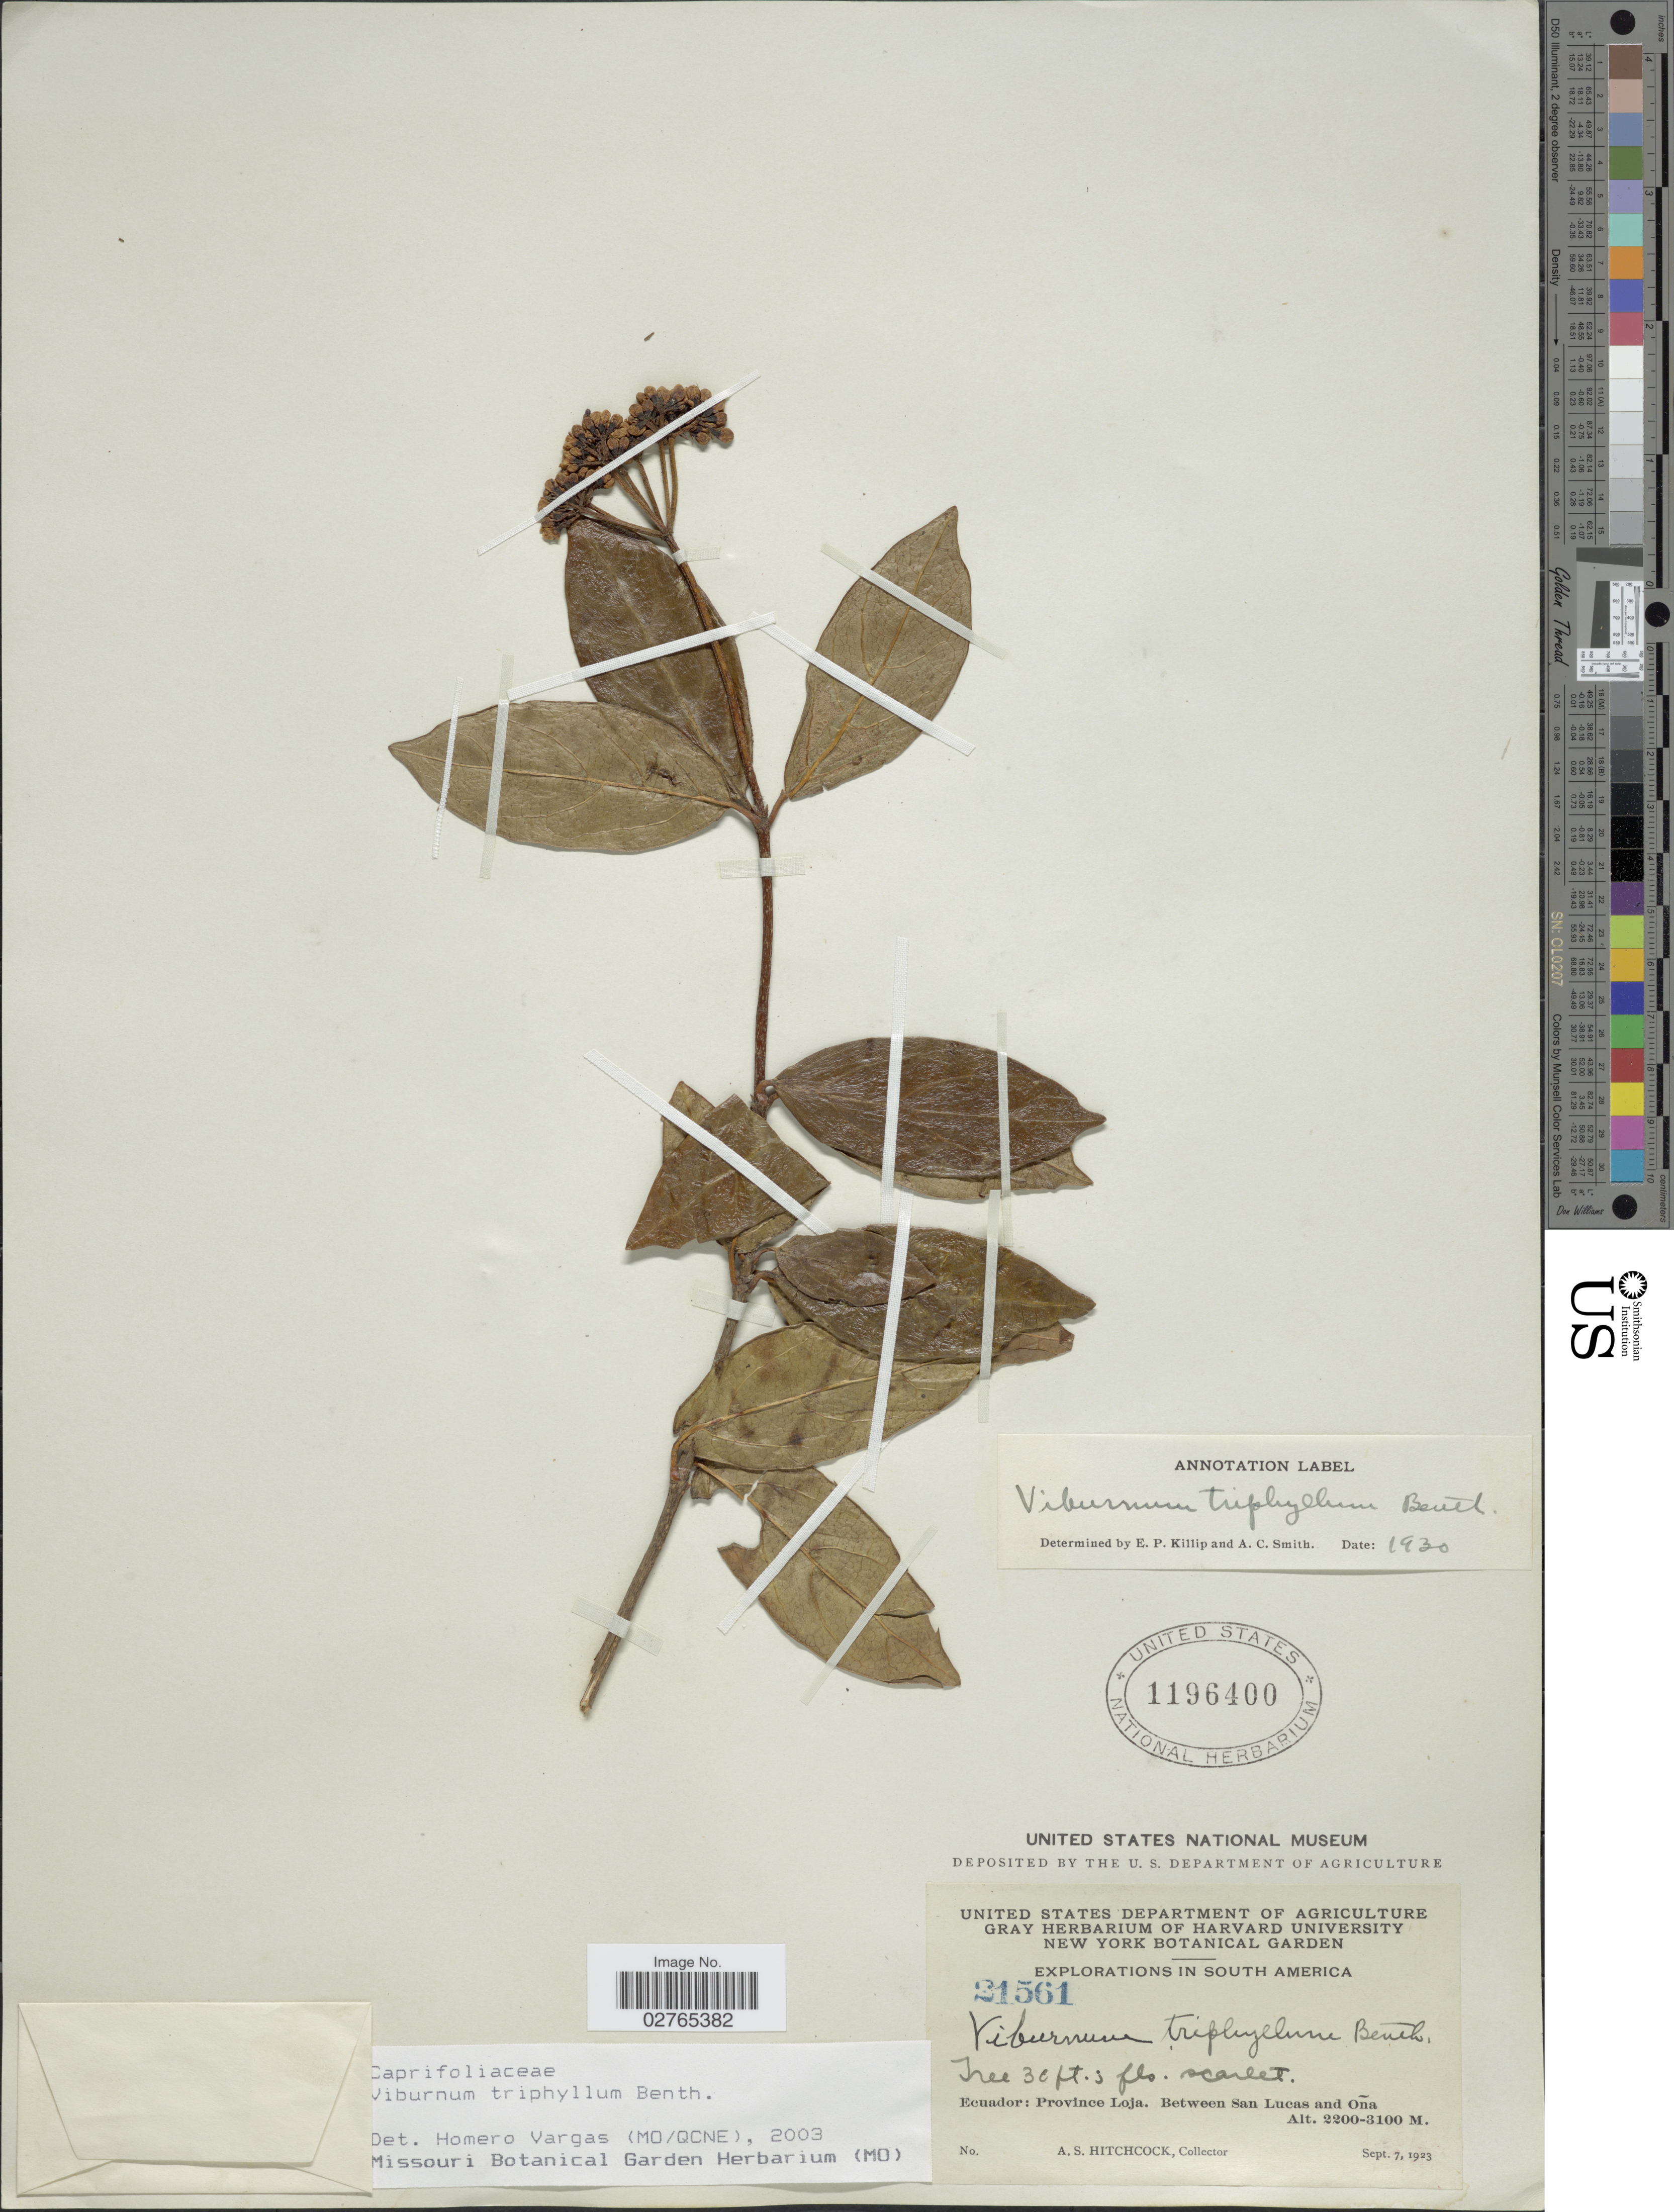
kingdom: Plantae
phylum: Tracheophyta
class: Magnoliopsida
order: Dipsacales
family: Viburnaceae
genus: Viburnum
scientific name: Viburnum triphyllum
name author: Benth.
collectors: A. S. Hitchcock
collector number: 21561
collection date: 1923-09-07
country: Ecuador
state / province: Loja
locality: Between San Lucas and Oña.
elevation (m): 2200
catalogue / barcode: US 1196400